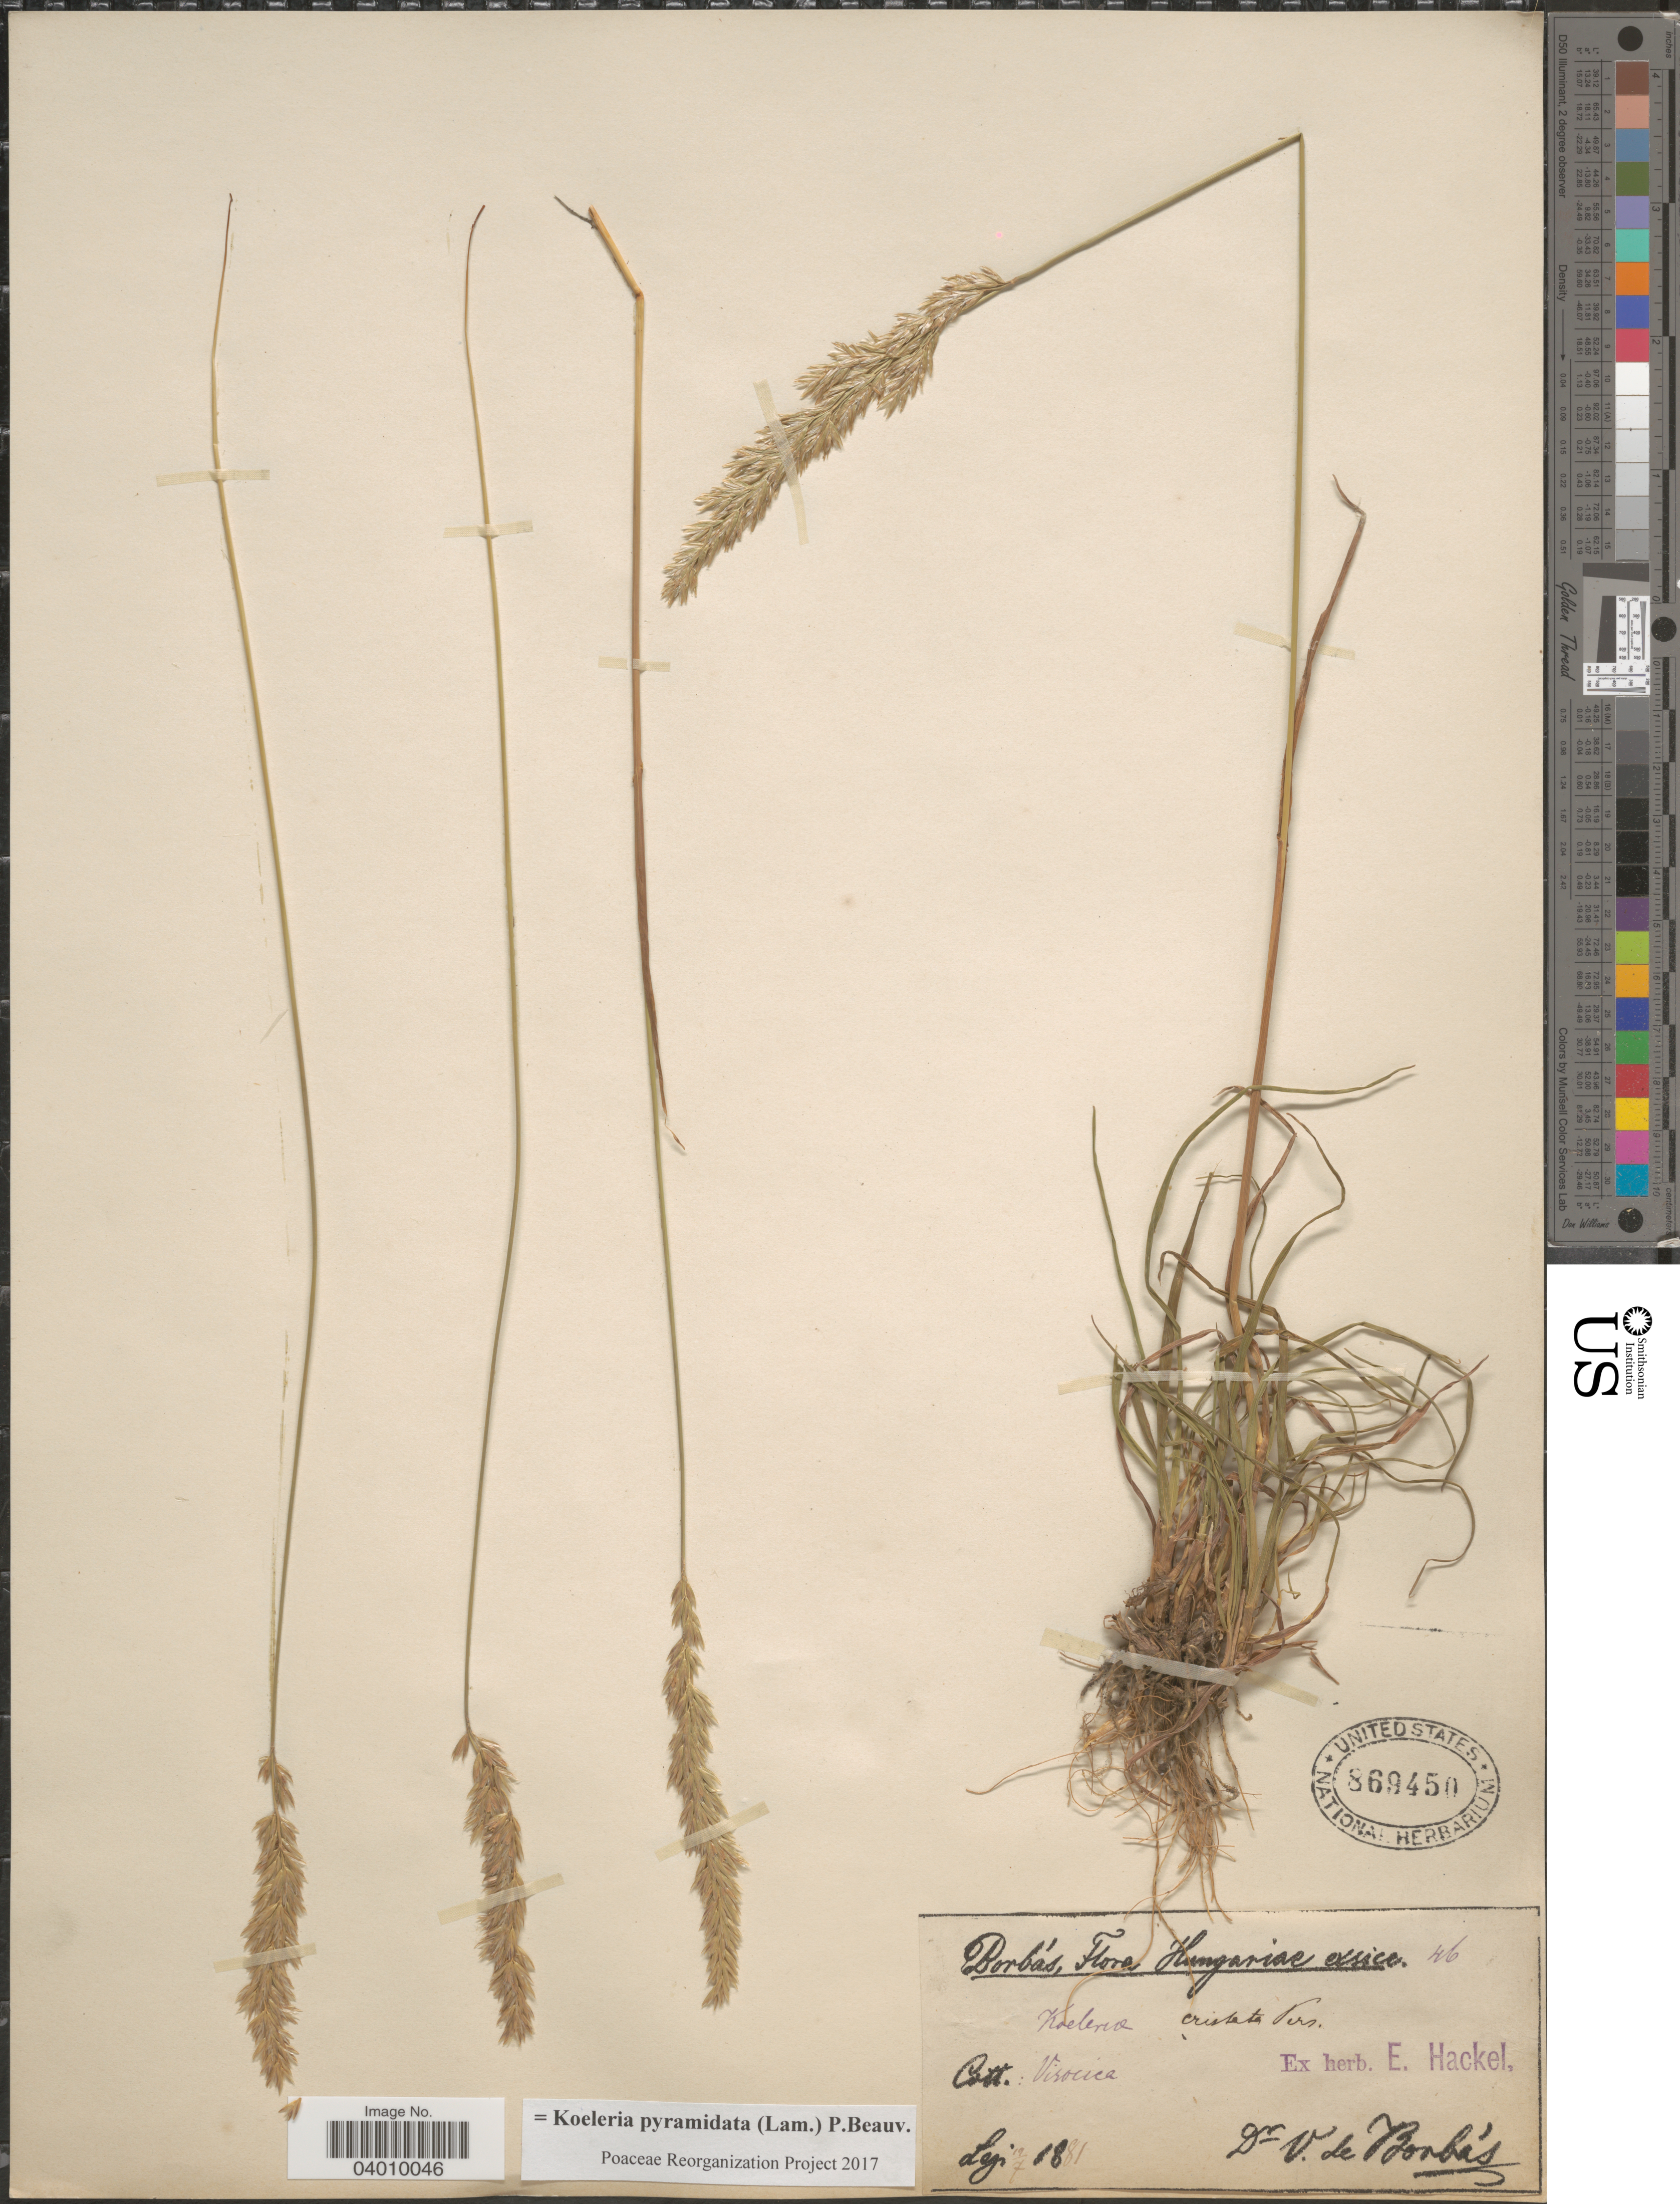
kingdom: Plantae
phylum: Tracheophyta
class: Liliopsida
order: Poales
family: Poaceae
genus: Koeleria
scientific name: Koeleria pyramidata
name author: (Lam.) P. Beauv.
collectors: V. von Borbás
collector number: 46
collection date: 1881-07-19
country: Hungary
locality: Hungariae. Cott.: Visocica.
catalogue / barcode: US 869450